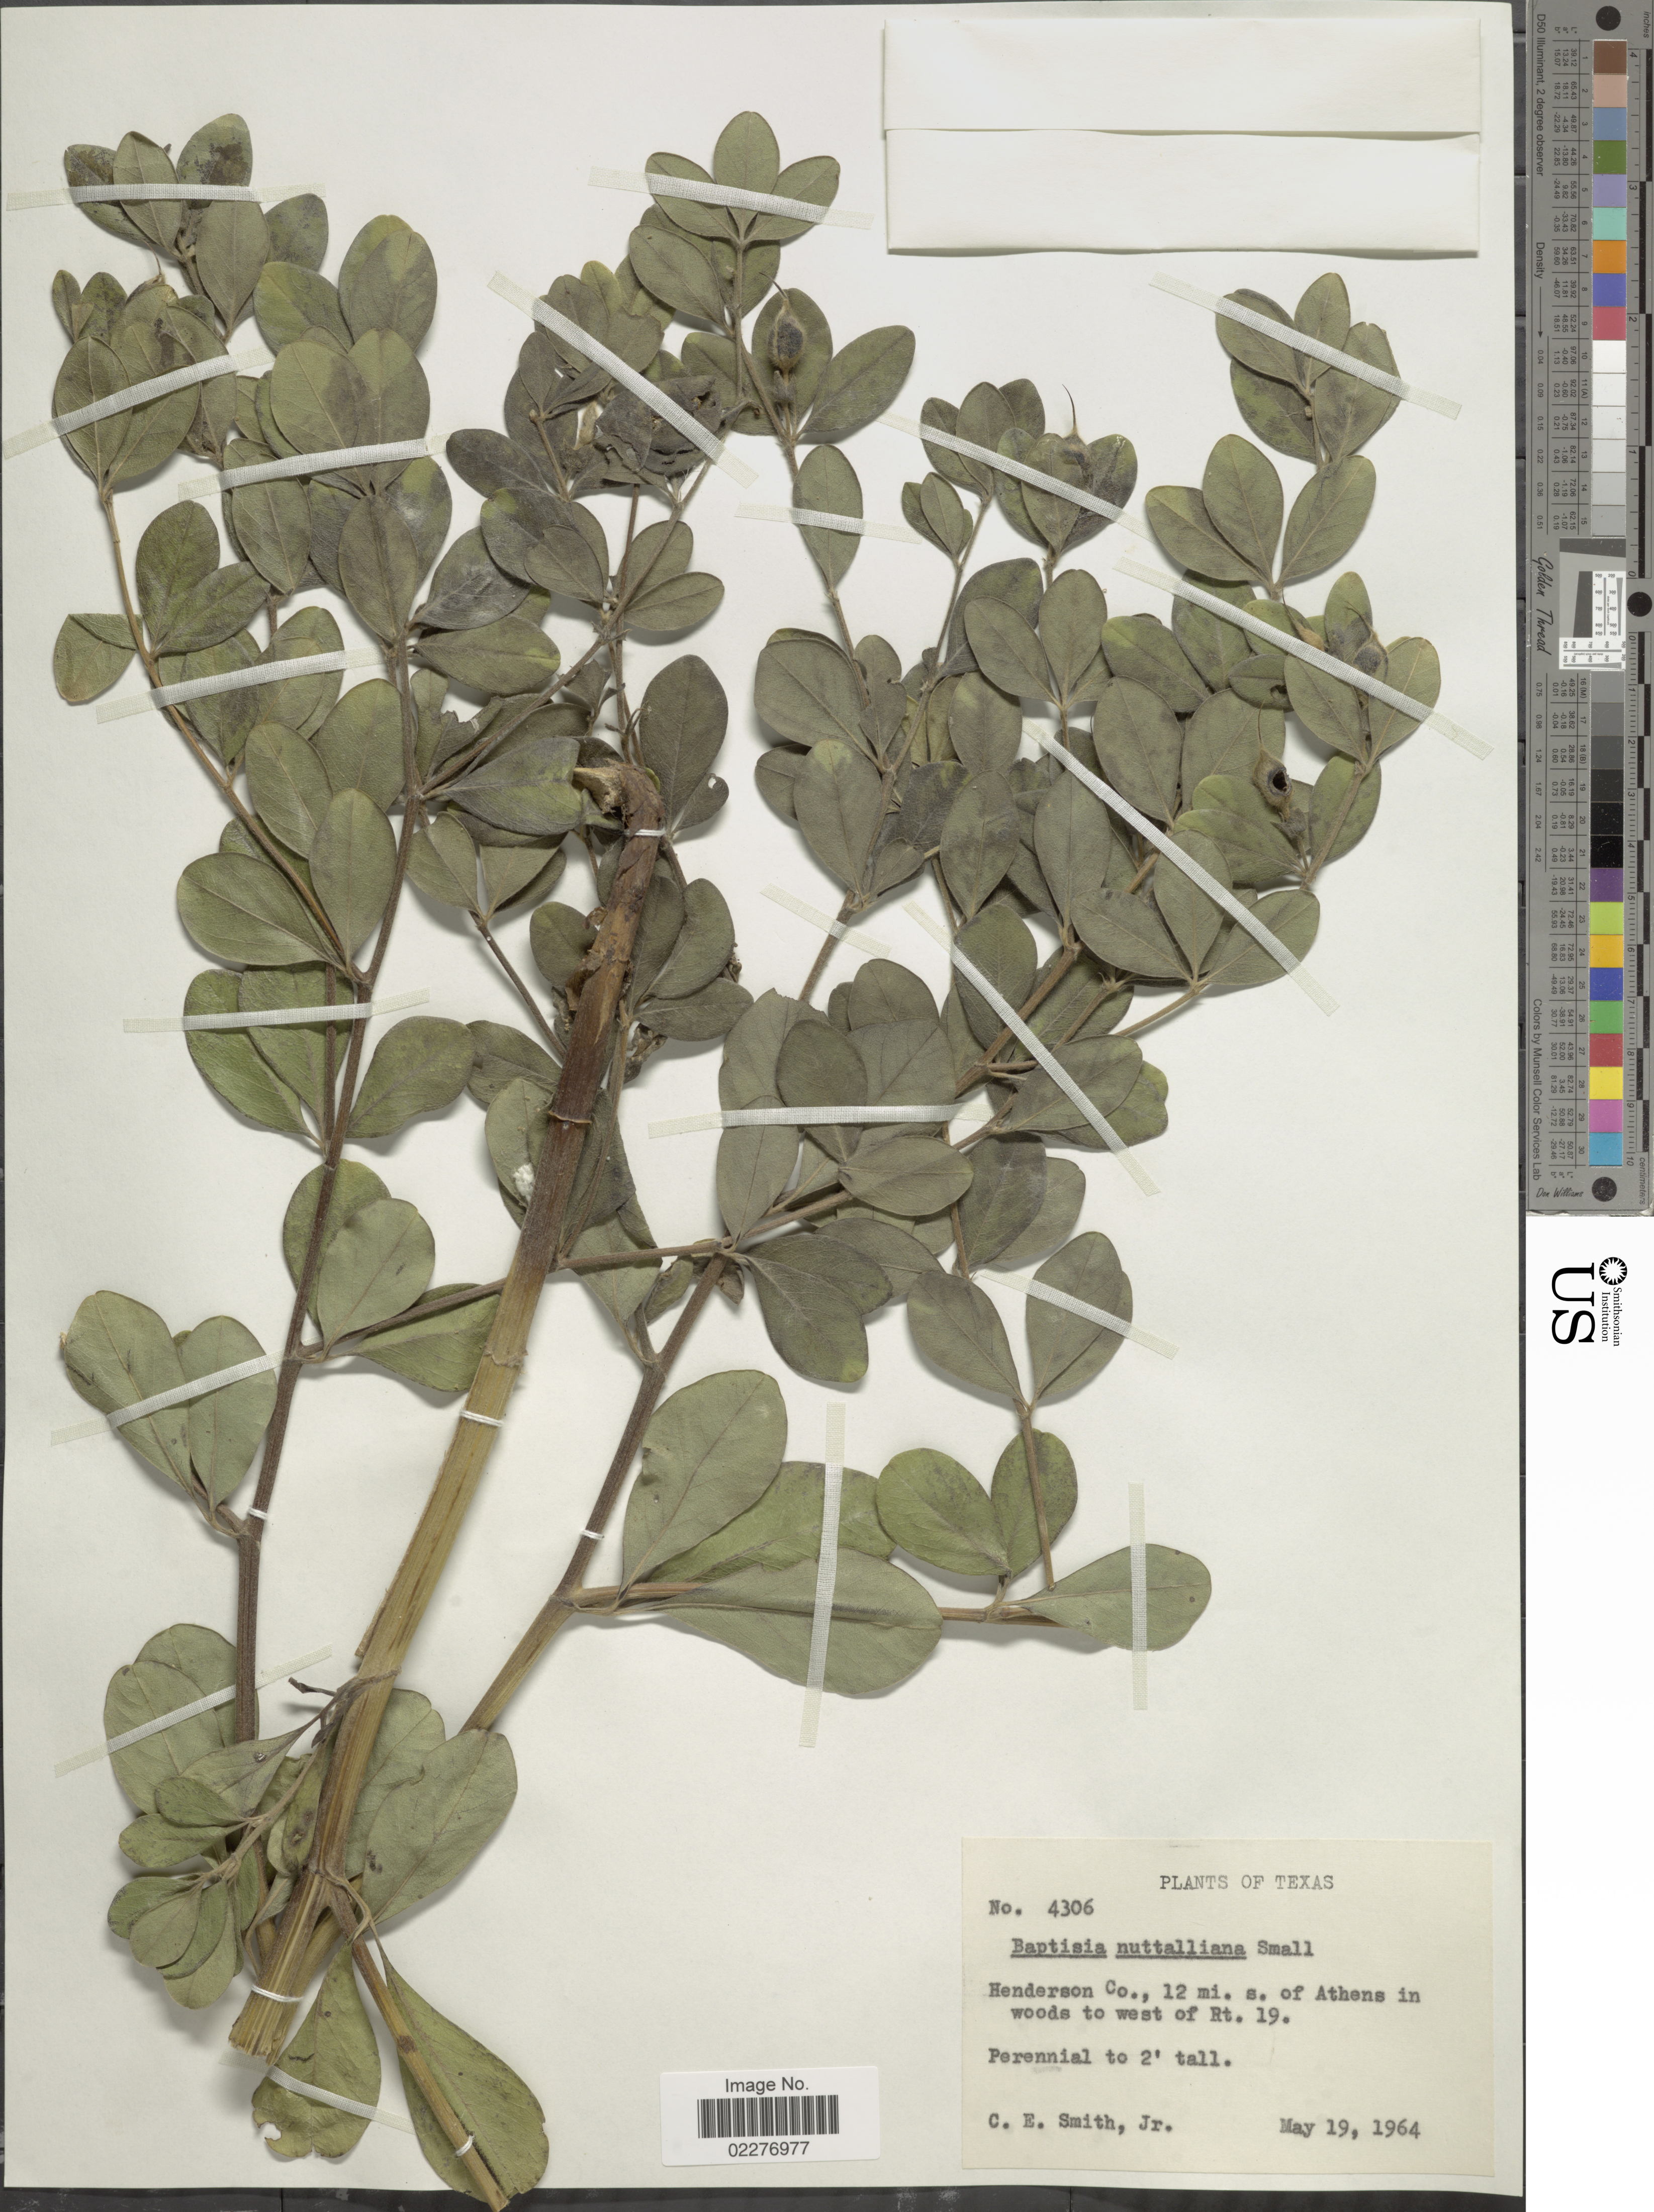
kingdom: Plantae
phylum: Tracheophyta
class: Magnoliopsida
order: Fabales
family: Fabaceae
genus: Baptisia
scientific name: Baptisia nuttalliana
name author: Small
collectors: C. E. Smith Jr.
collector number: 4306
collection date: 1964-05-19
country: United States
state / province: Texas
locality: Henderson Co., 12 mi s. of Athens in woods to west of Rt 19